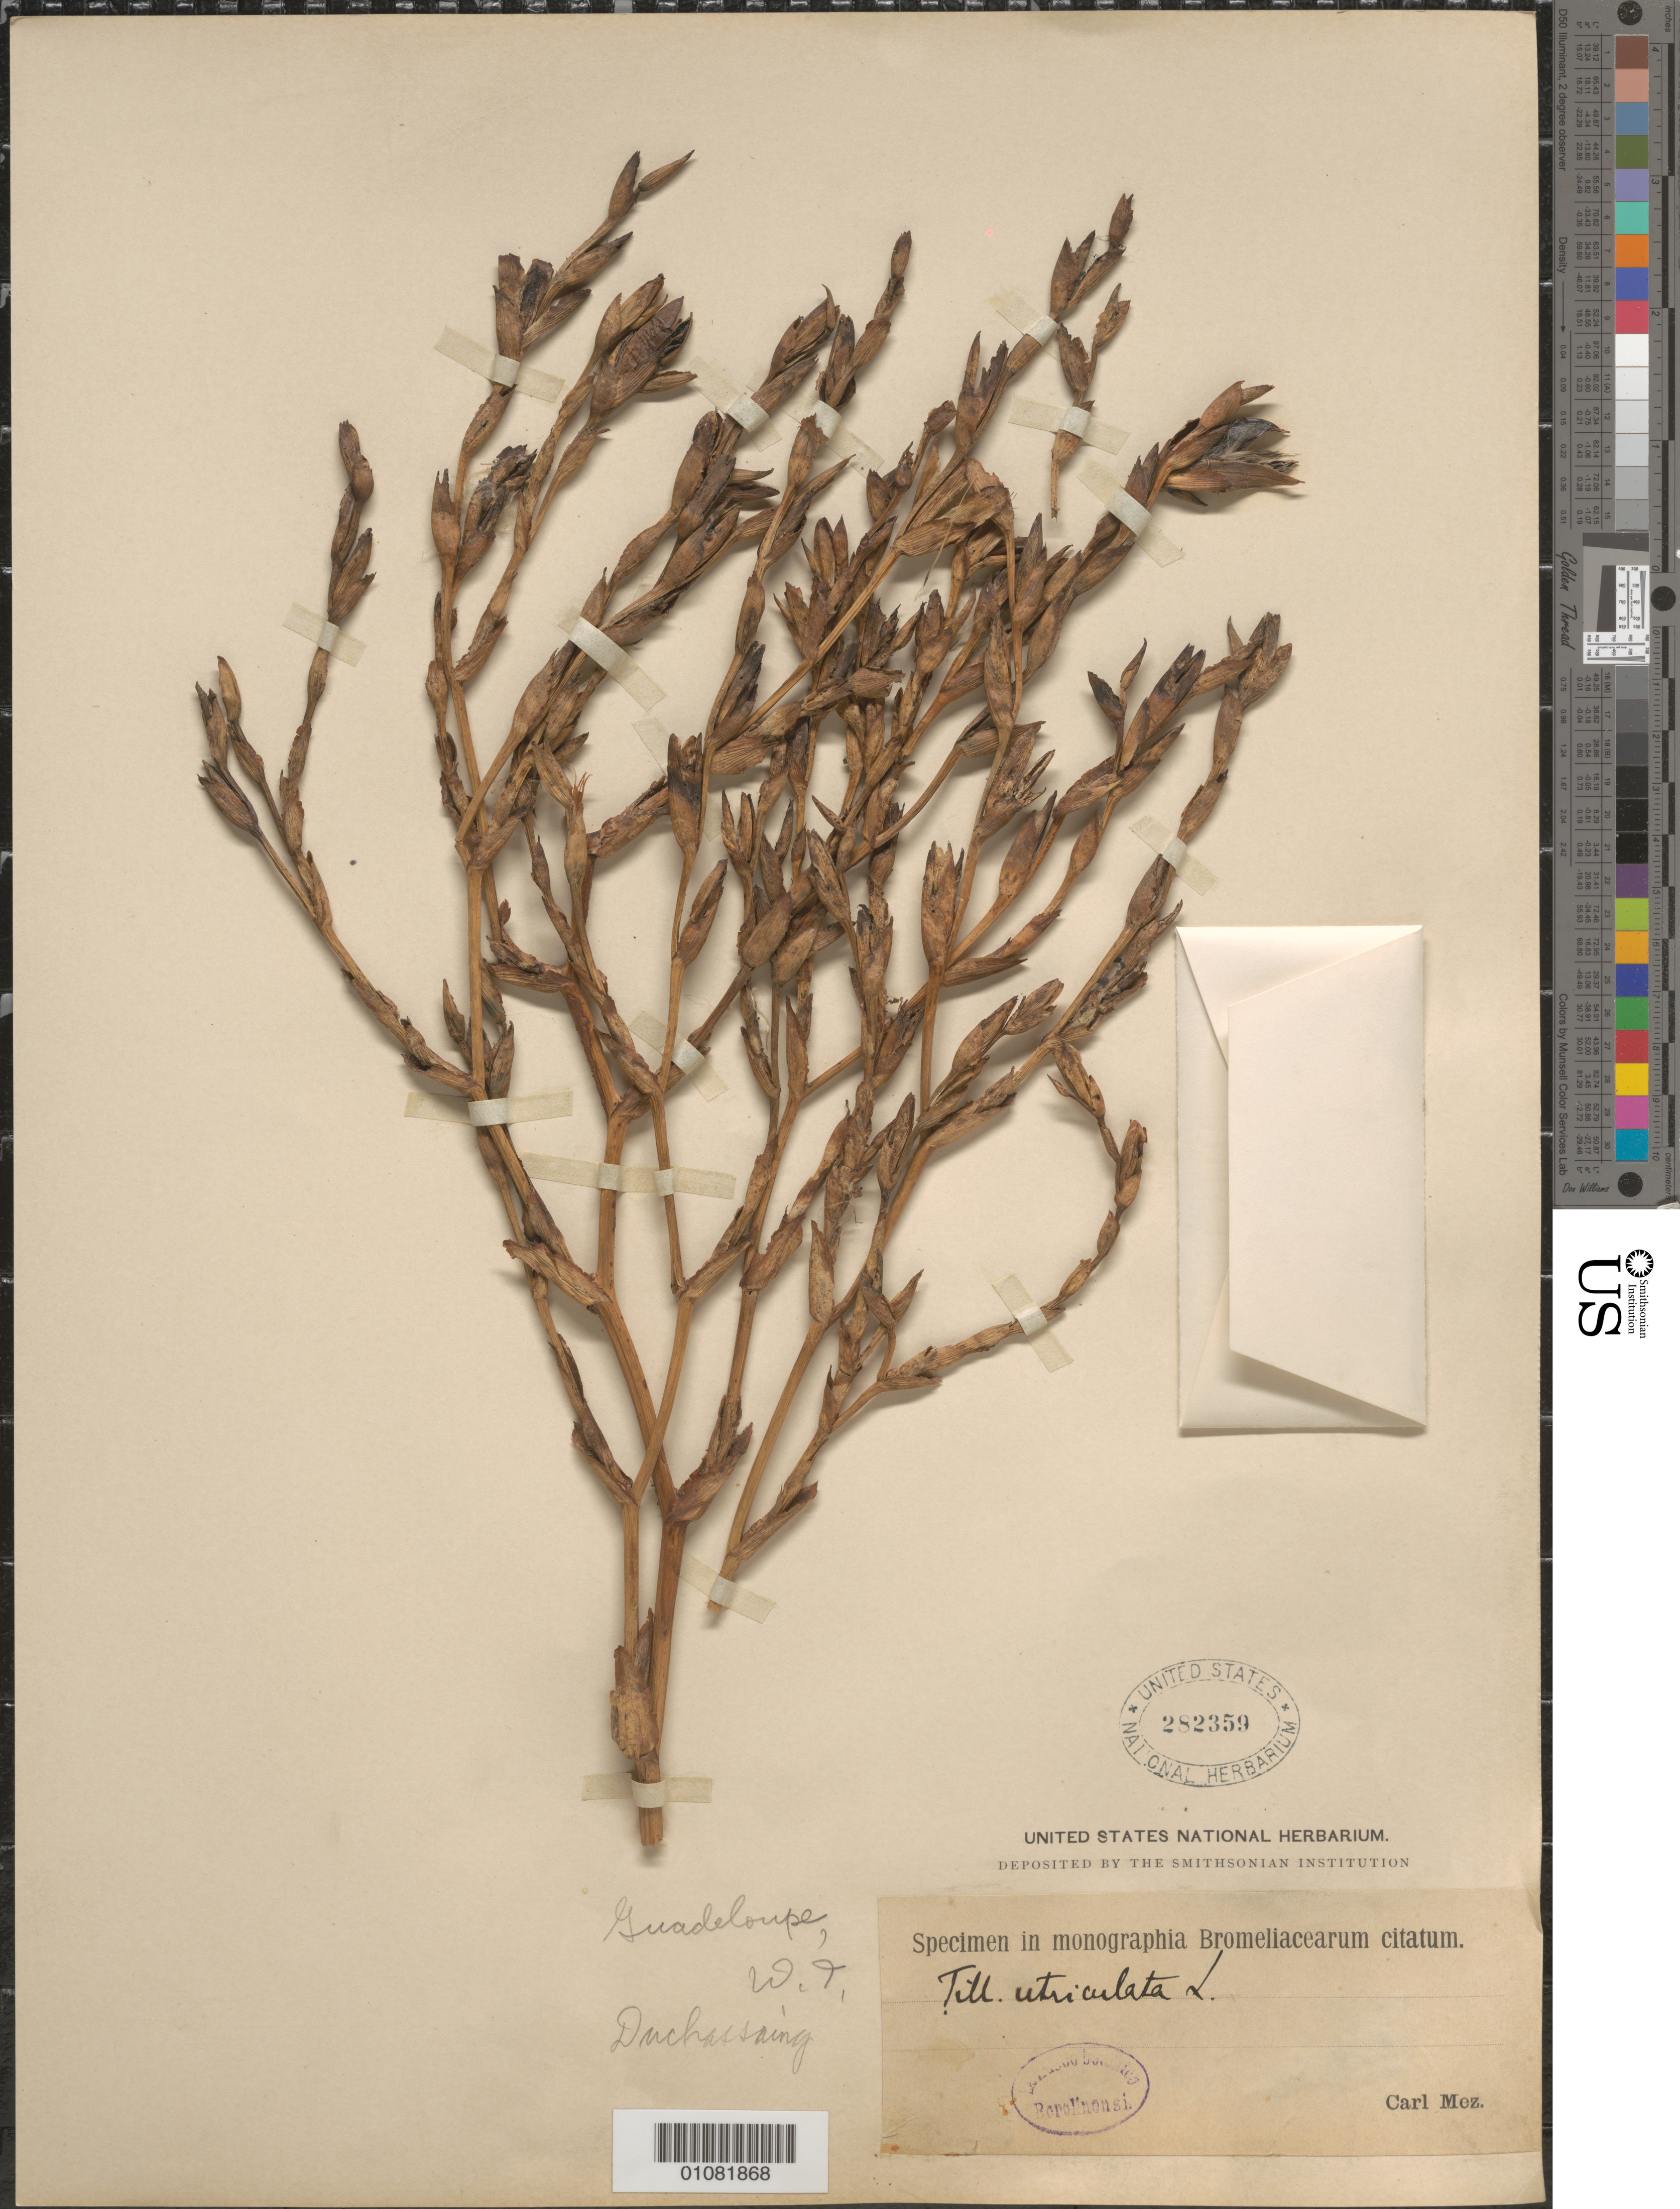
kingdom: Plantae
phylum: Tracheophyta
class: Liliopsida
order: Poales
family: Bromeliaceae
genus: Tillandsia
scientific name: Tillandsia utriculata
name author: L.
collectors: C. C. Mez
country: Guadeloupe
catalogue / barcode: US 282359